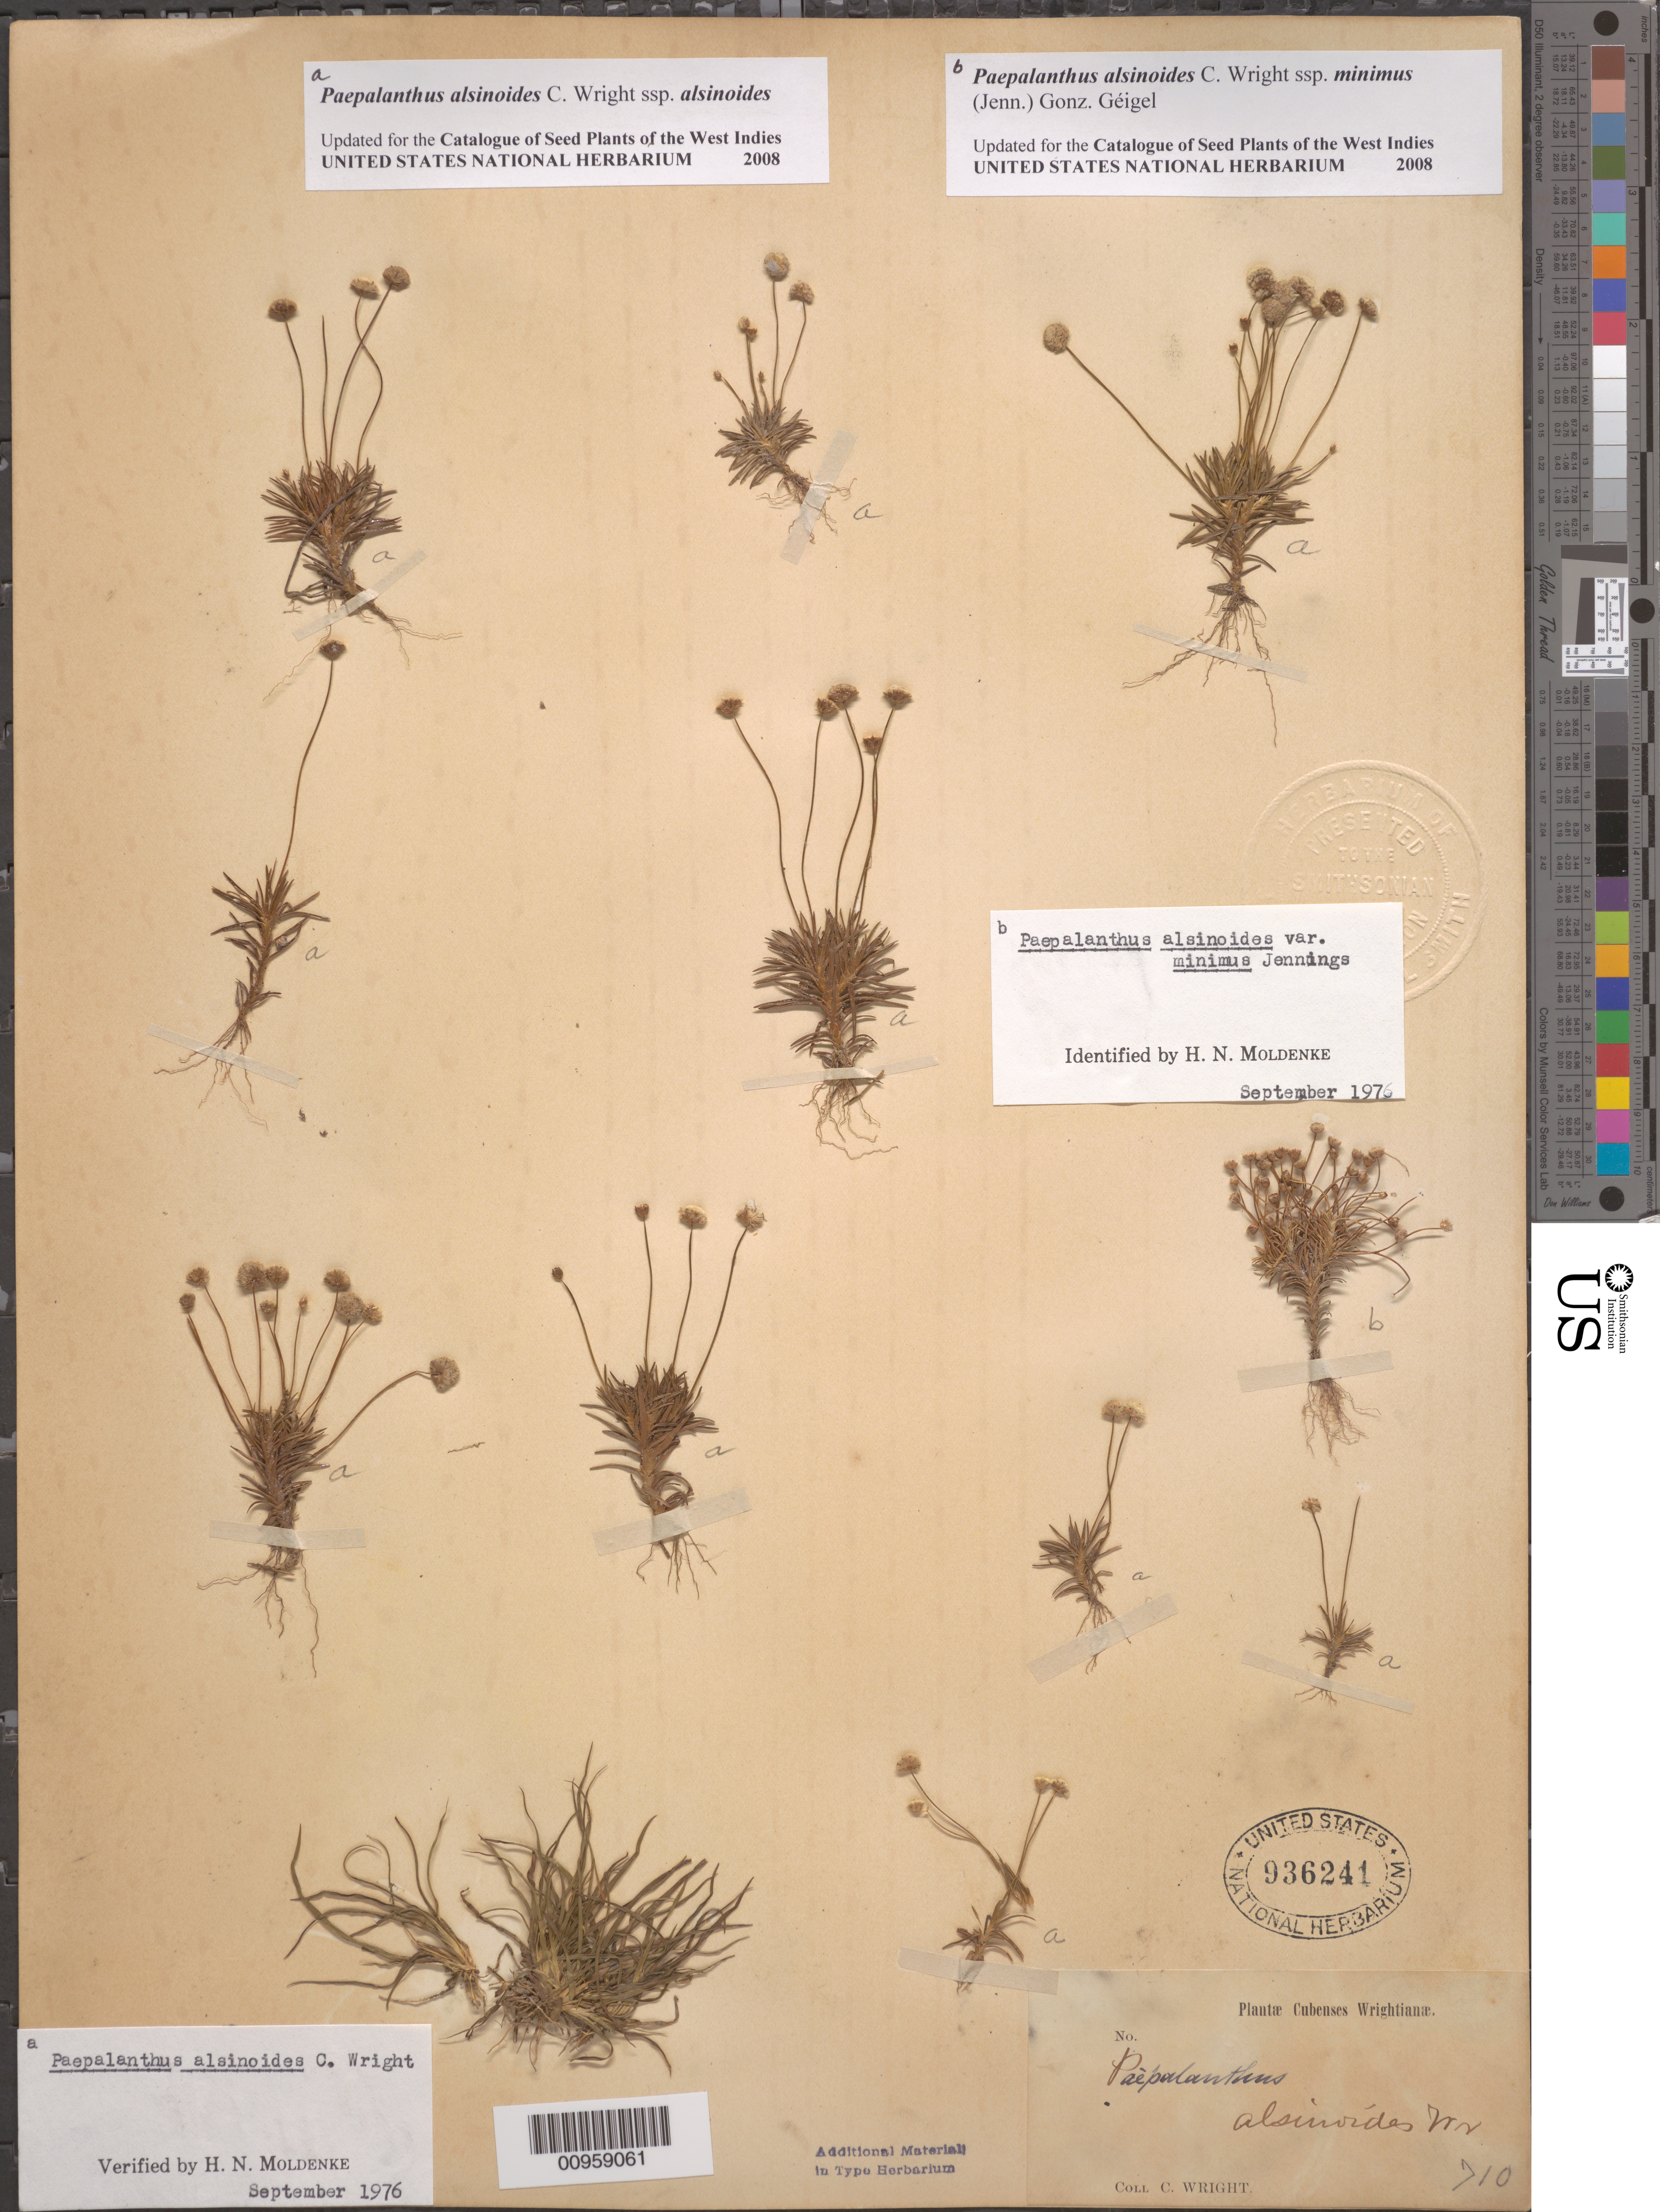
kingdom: Plantae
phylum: Tracheophyta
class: Liliopsida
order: Poales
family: Eriocaulaceae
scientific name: Giuliettia alsinoides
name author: (Wright) Andrino & Sano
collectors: C. Wright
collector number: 710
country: Cuba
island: Cuba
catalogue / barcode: US 936241